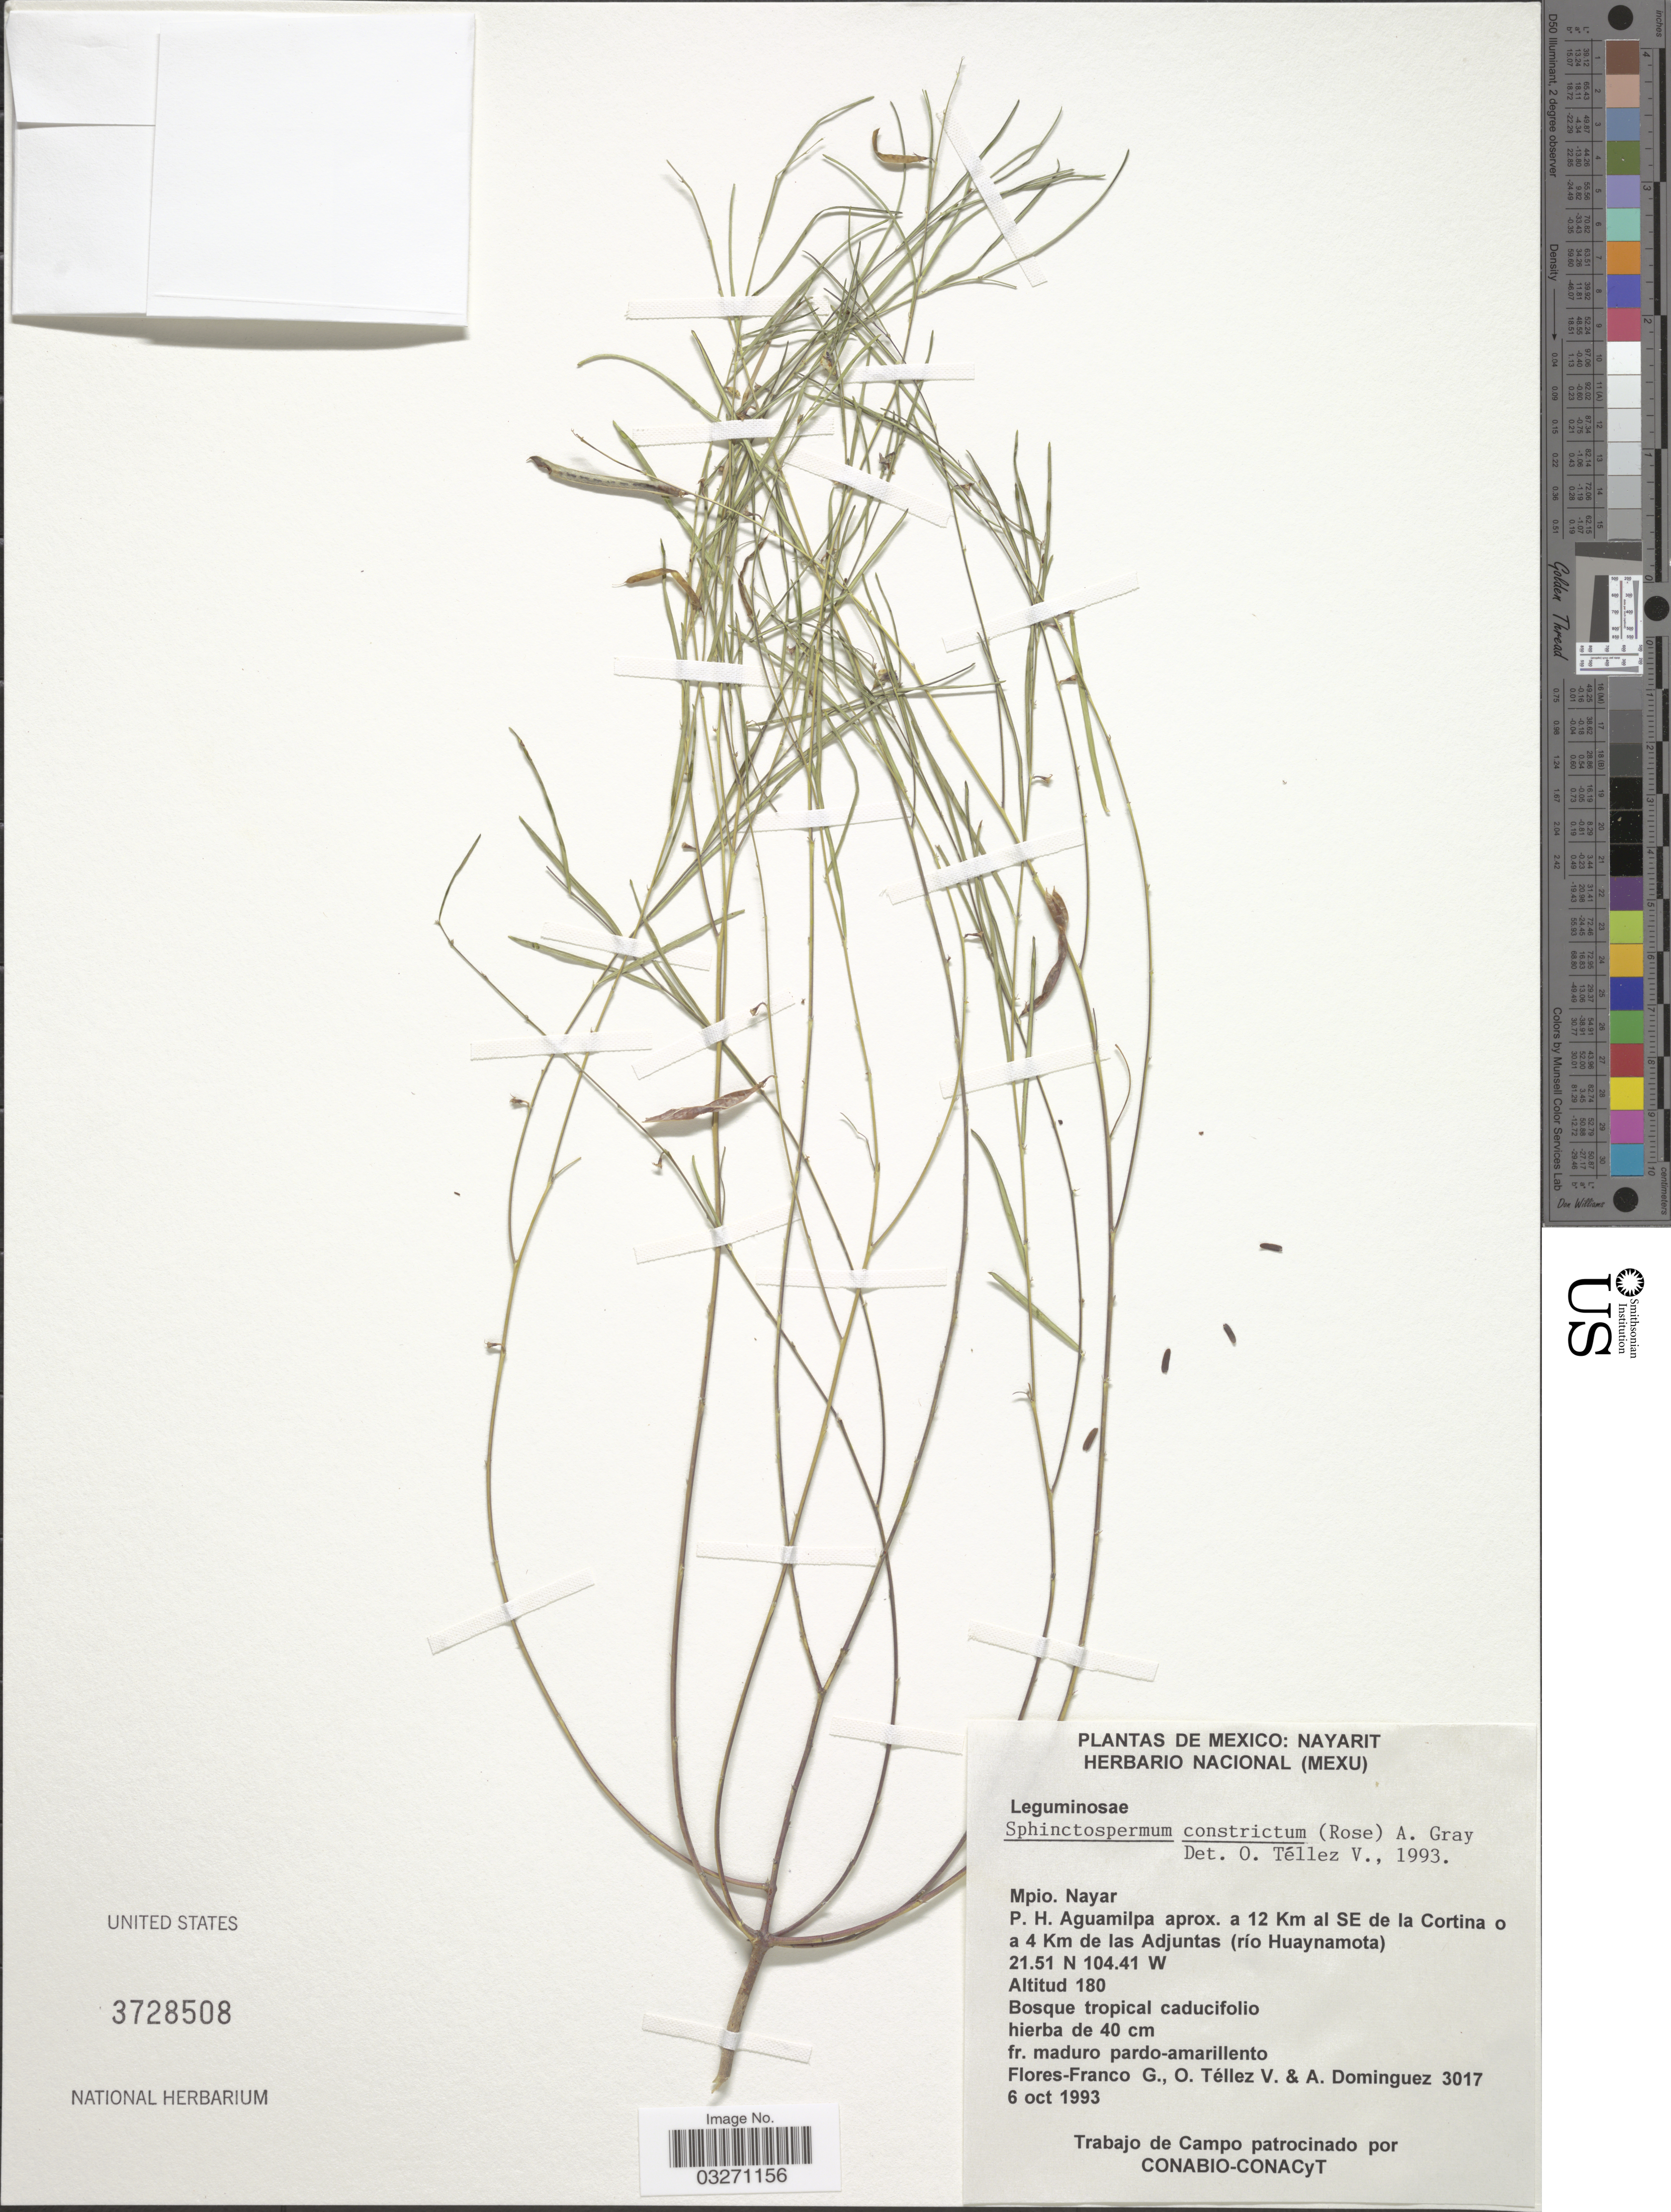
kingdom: Plantae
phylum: Tracheophyta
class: Magnoliopsida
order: Fabales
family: Fabaceae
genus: Sphinctospermum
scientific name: Sphinctospermum constrictum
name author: (S. Watson) Rose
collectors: G. Flores F., O. Téllez V. & A. Dominguez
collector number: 3017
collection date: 1993-10-06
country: Mexico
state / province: Nayarit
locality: Mpio. Nayar. P.H. Aguamilpa aprox. a 12 Km al SE de la Cortina o a 4 Km de las Adjuntas (río Huaynamota).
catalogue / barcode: US 3728508